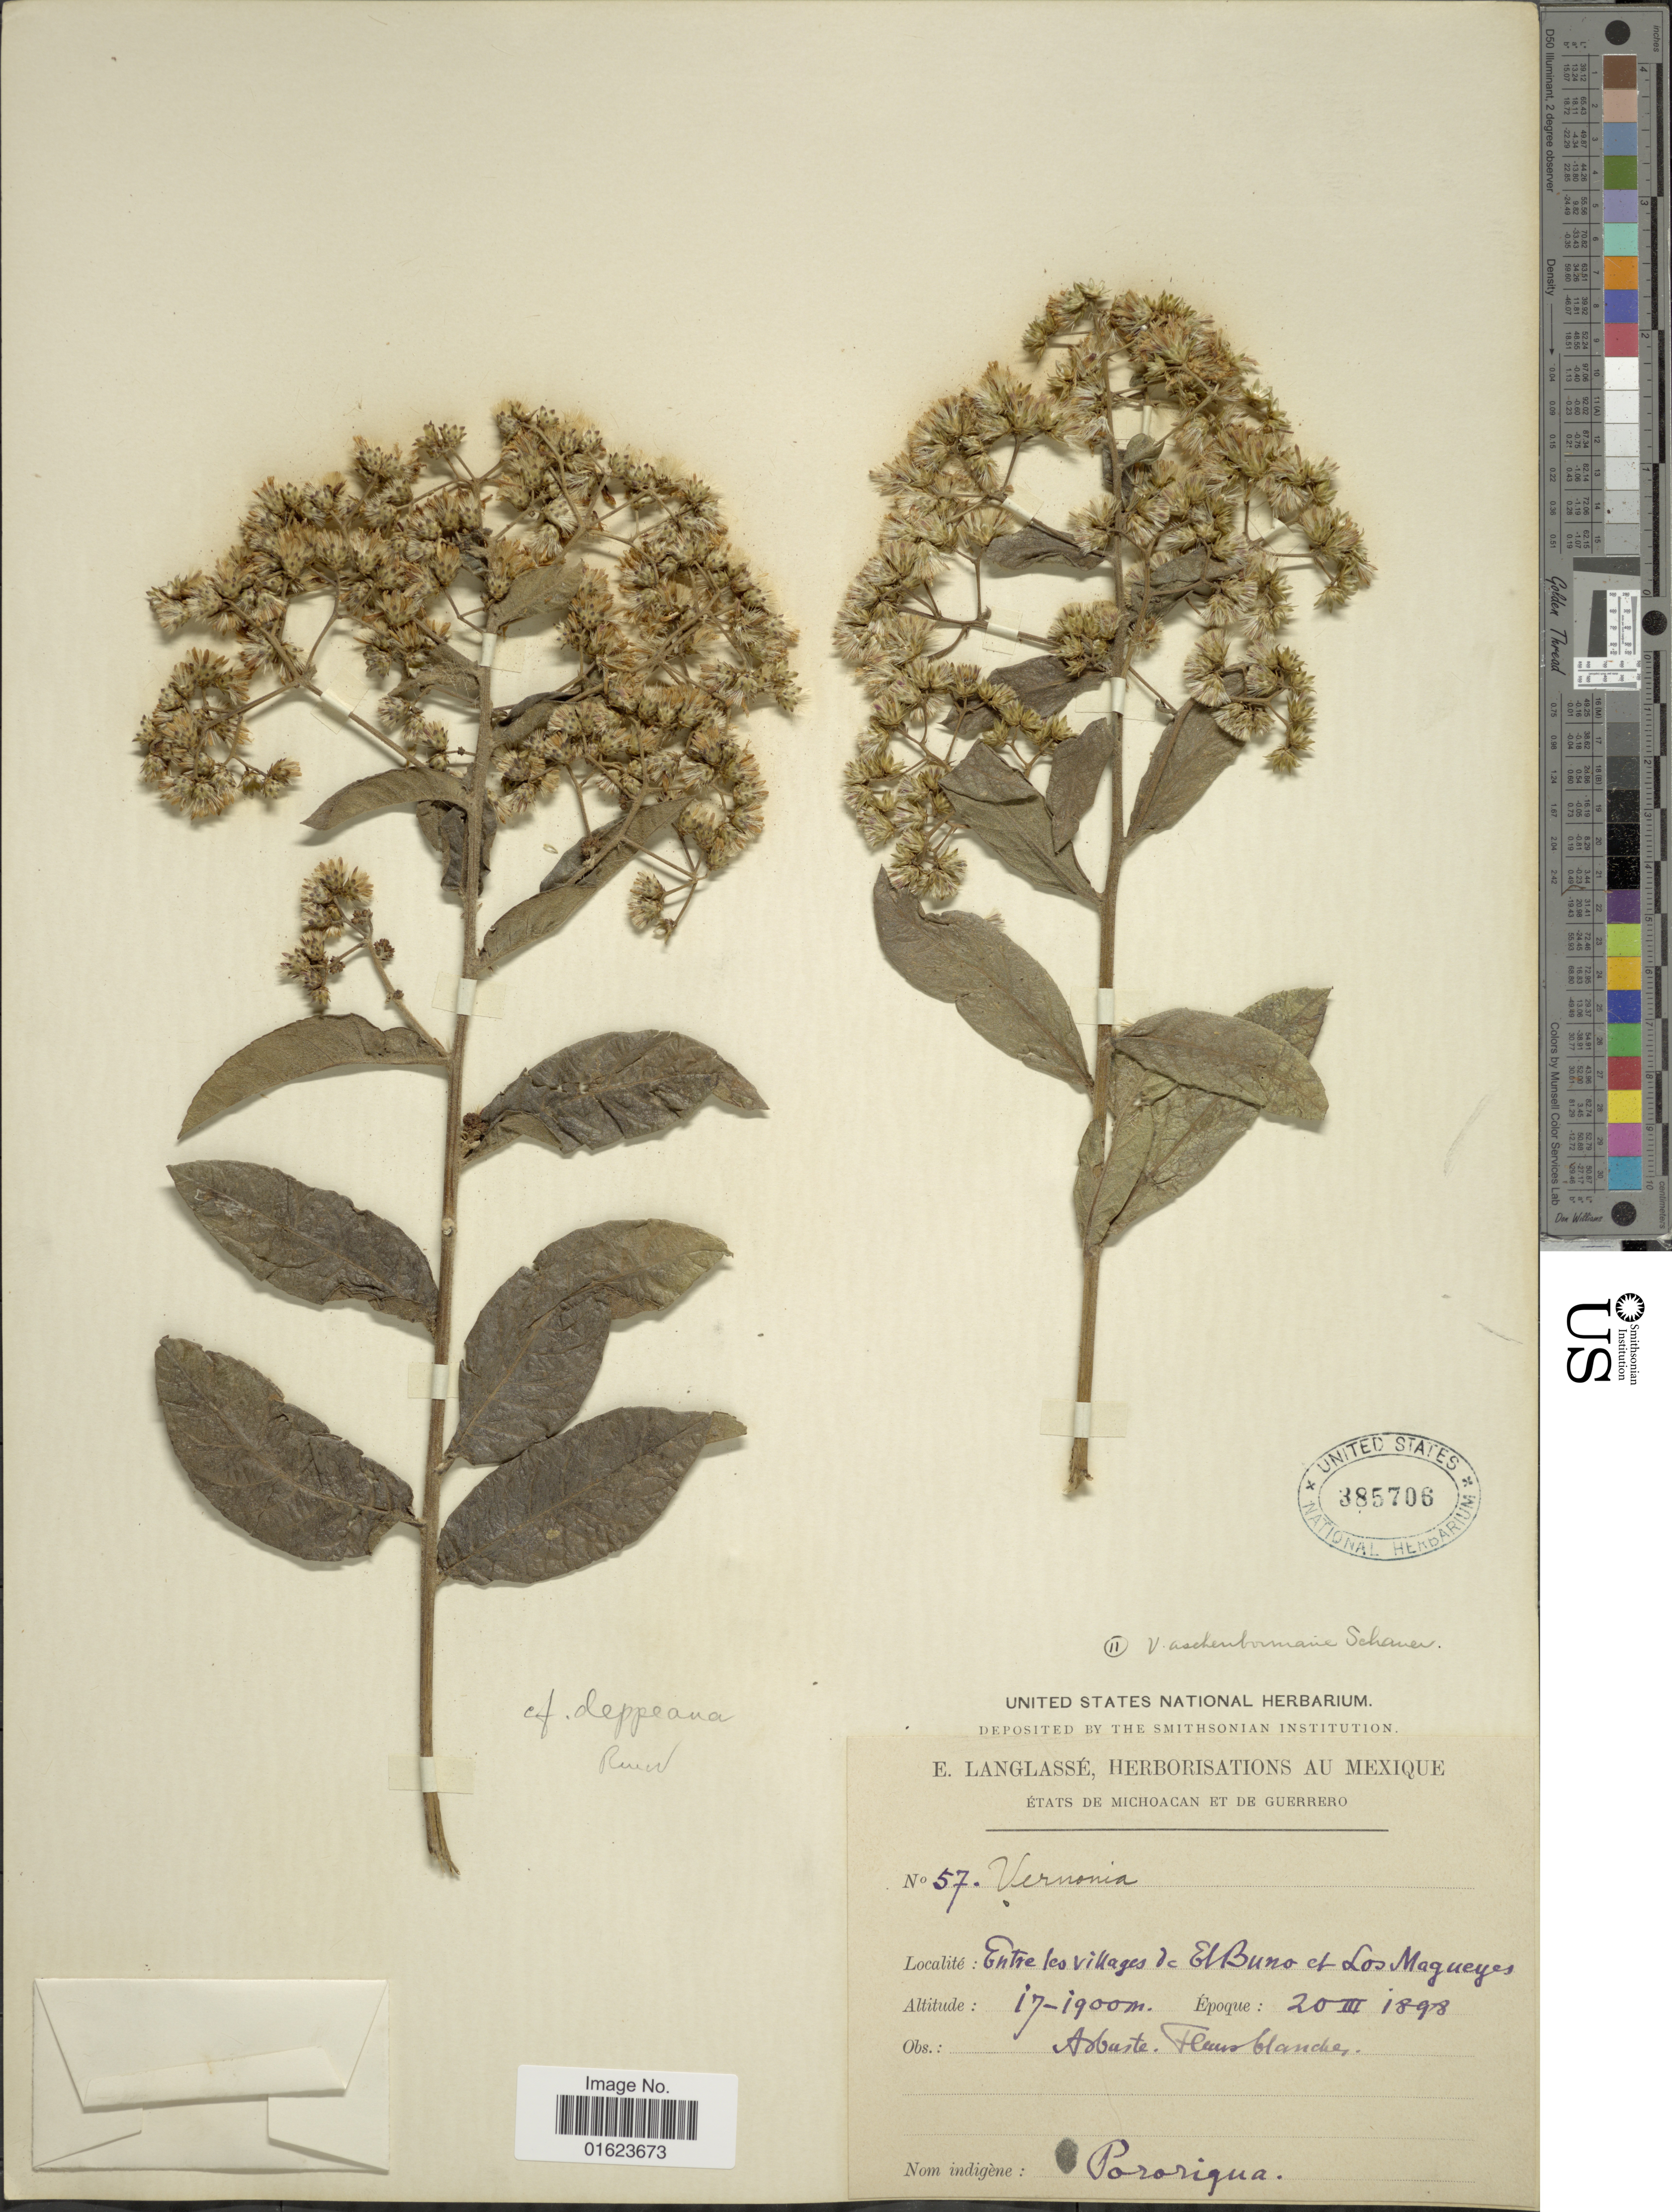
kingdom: Plantae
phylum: Tracheophyta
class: Magnoliopsida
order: Asterales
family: Asteraceae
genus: Vernonanthura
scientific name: Vernonanthura deppeana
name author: (Less.) H. Rob.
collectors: E. Langlassé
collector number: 57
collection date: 1898-03-20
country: Mexico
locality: Entre les villages de El Buno et Los Magueges.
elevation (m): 1700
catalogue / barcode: US 385706